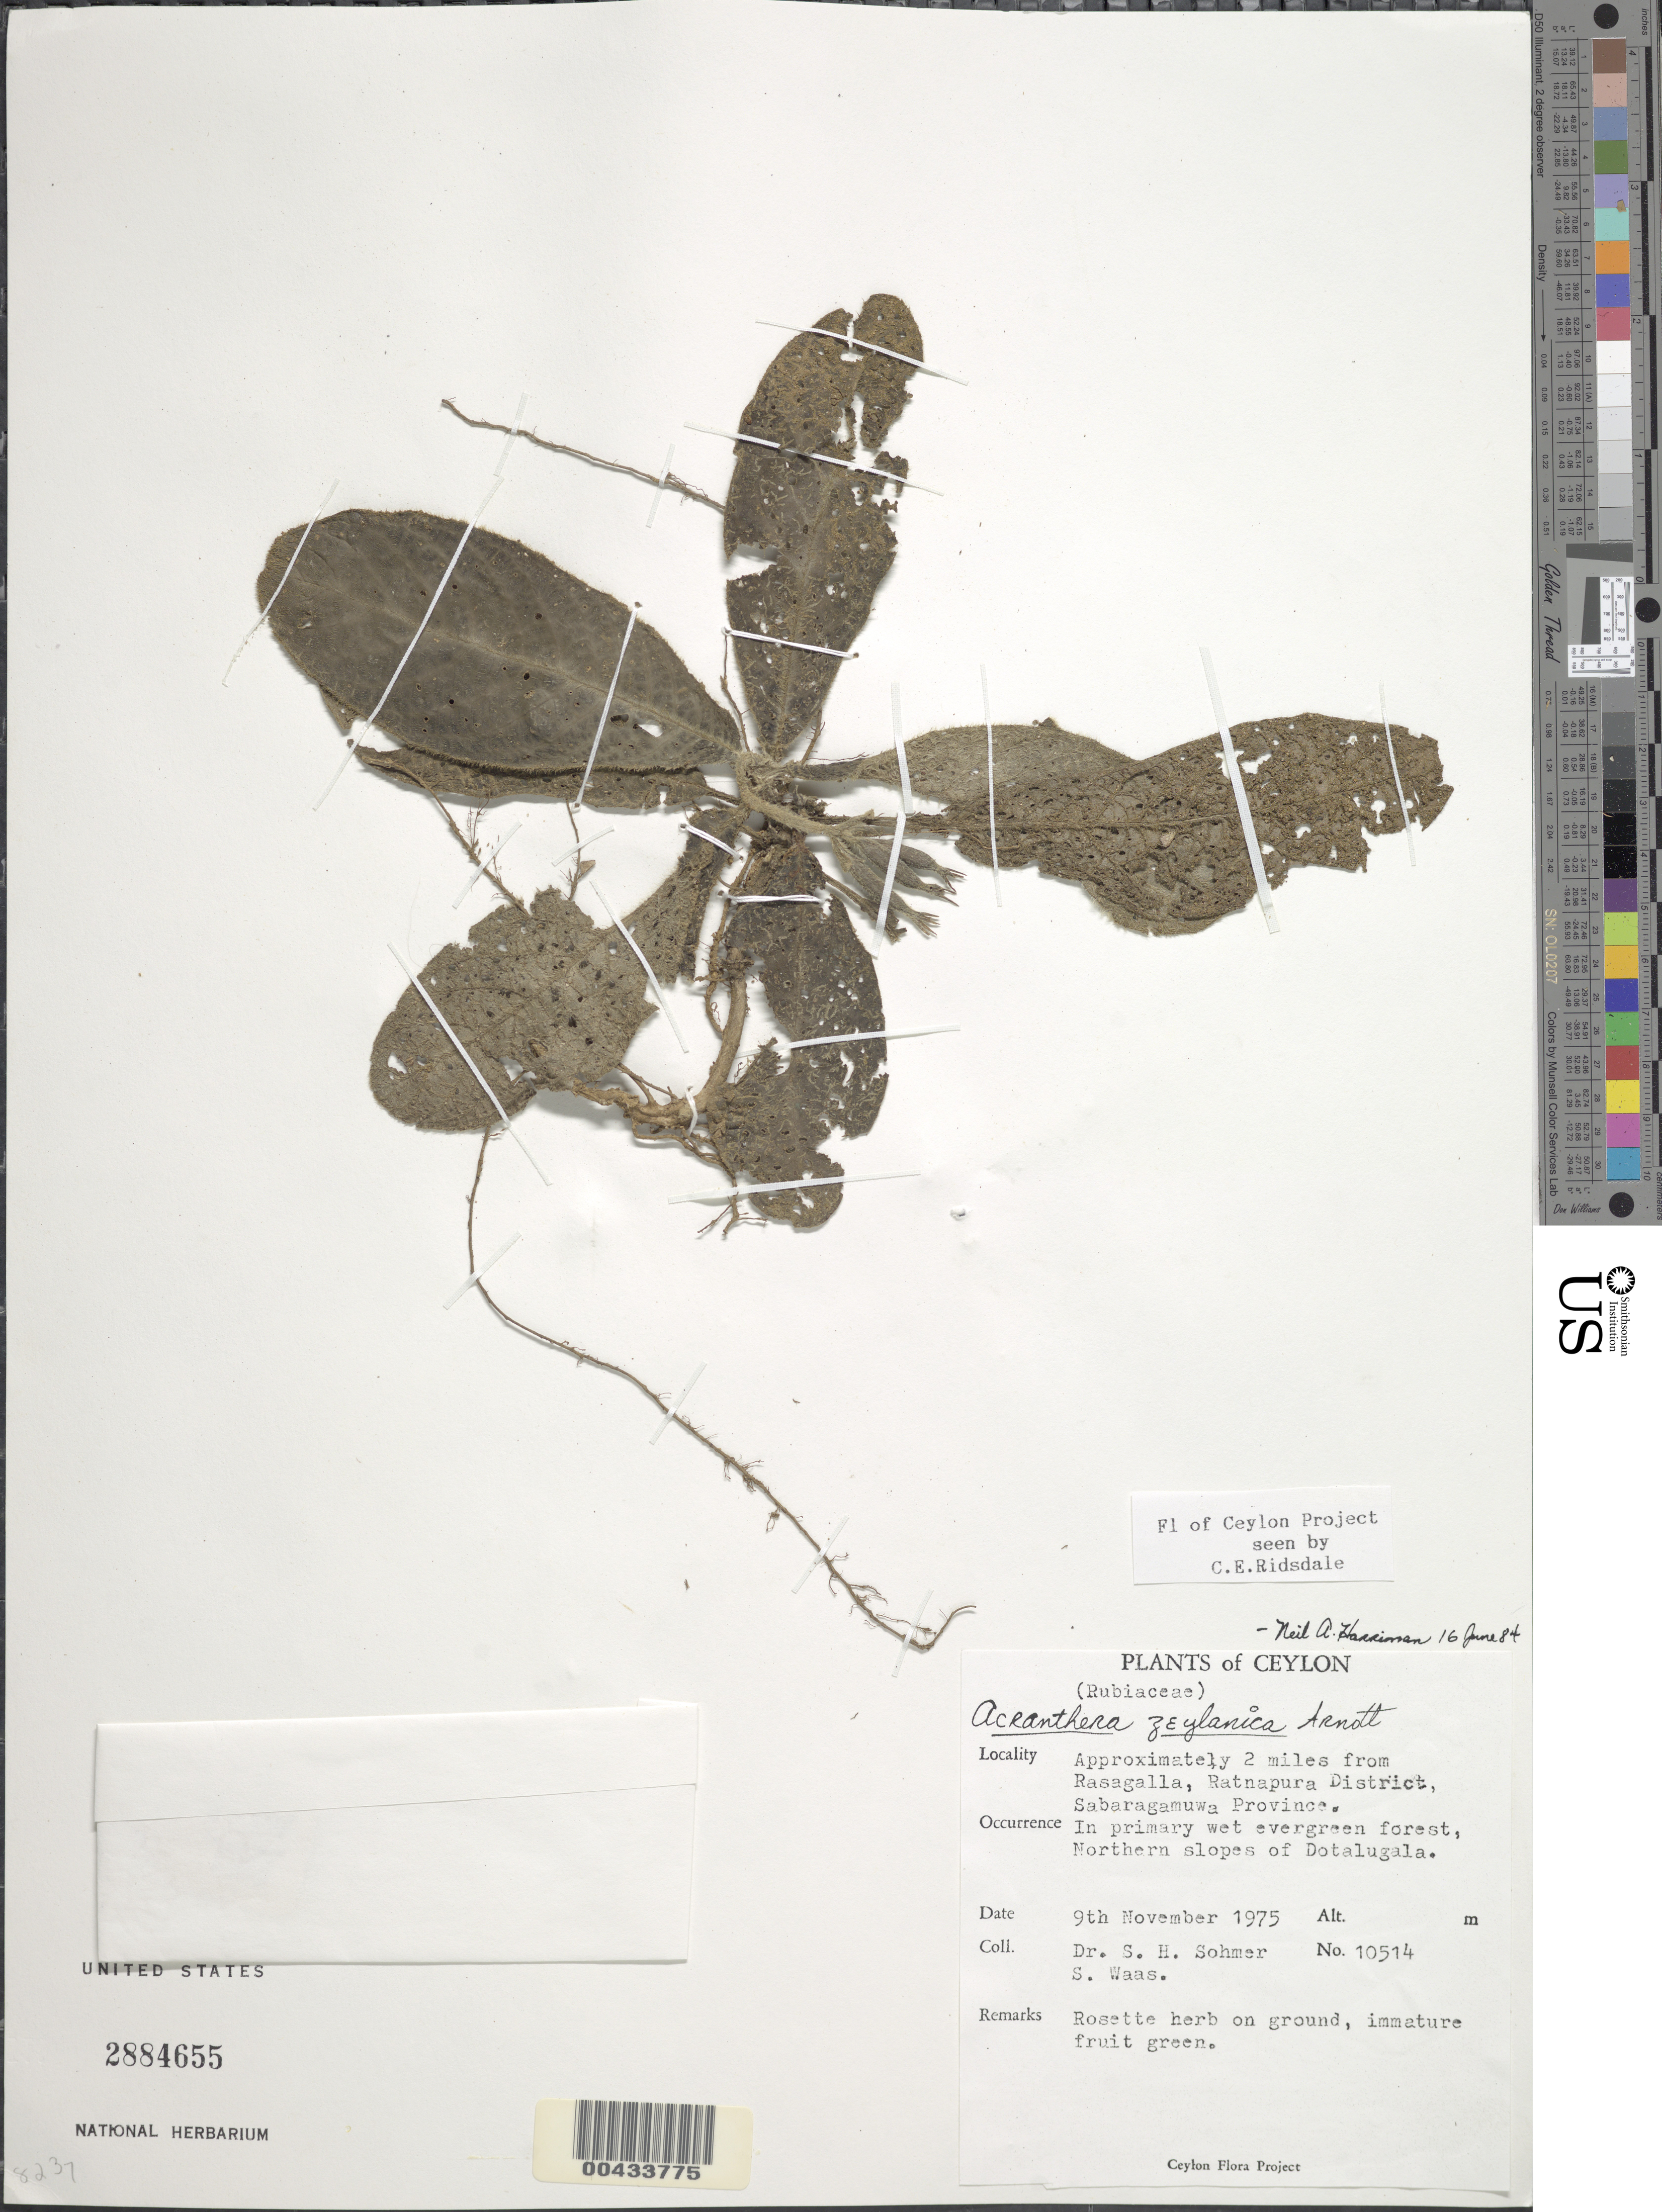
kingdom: Plantae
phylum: Tracheophyta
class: Magnoliopsida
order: Gentianales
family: Rubiaceae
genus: Acranthera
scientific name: Acranthera zeylanica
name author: Arn.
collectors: S. H. Sohmer & S. Waas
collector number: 10514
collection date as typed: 09 Nov 1975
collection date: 1975-11-09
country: Sri Lanka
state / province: Sabaragamuwa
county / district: Ratnapura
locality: ca. 2 mi from Rasagalla, N slopes of Dotalugala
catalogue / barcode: US 2884655